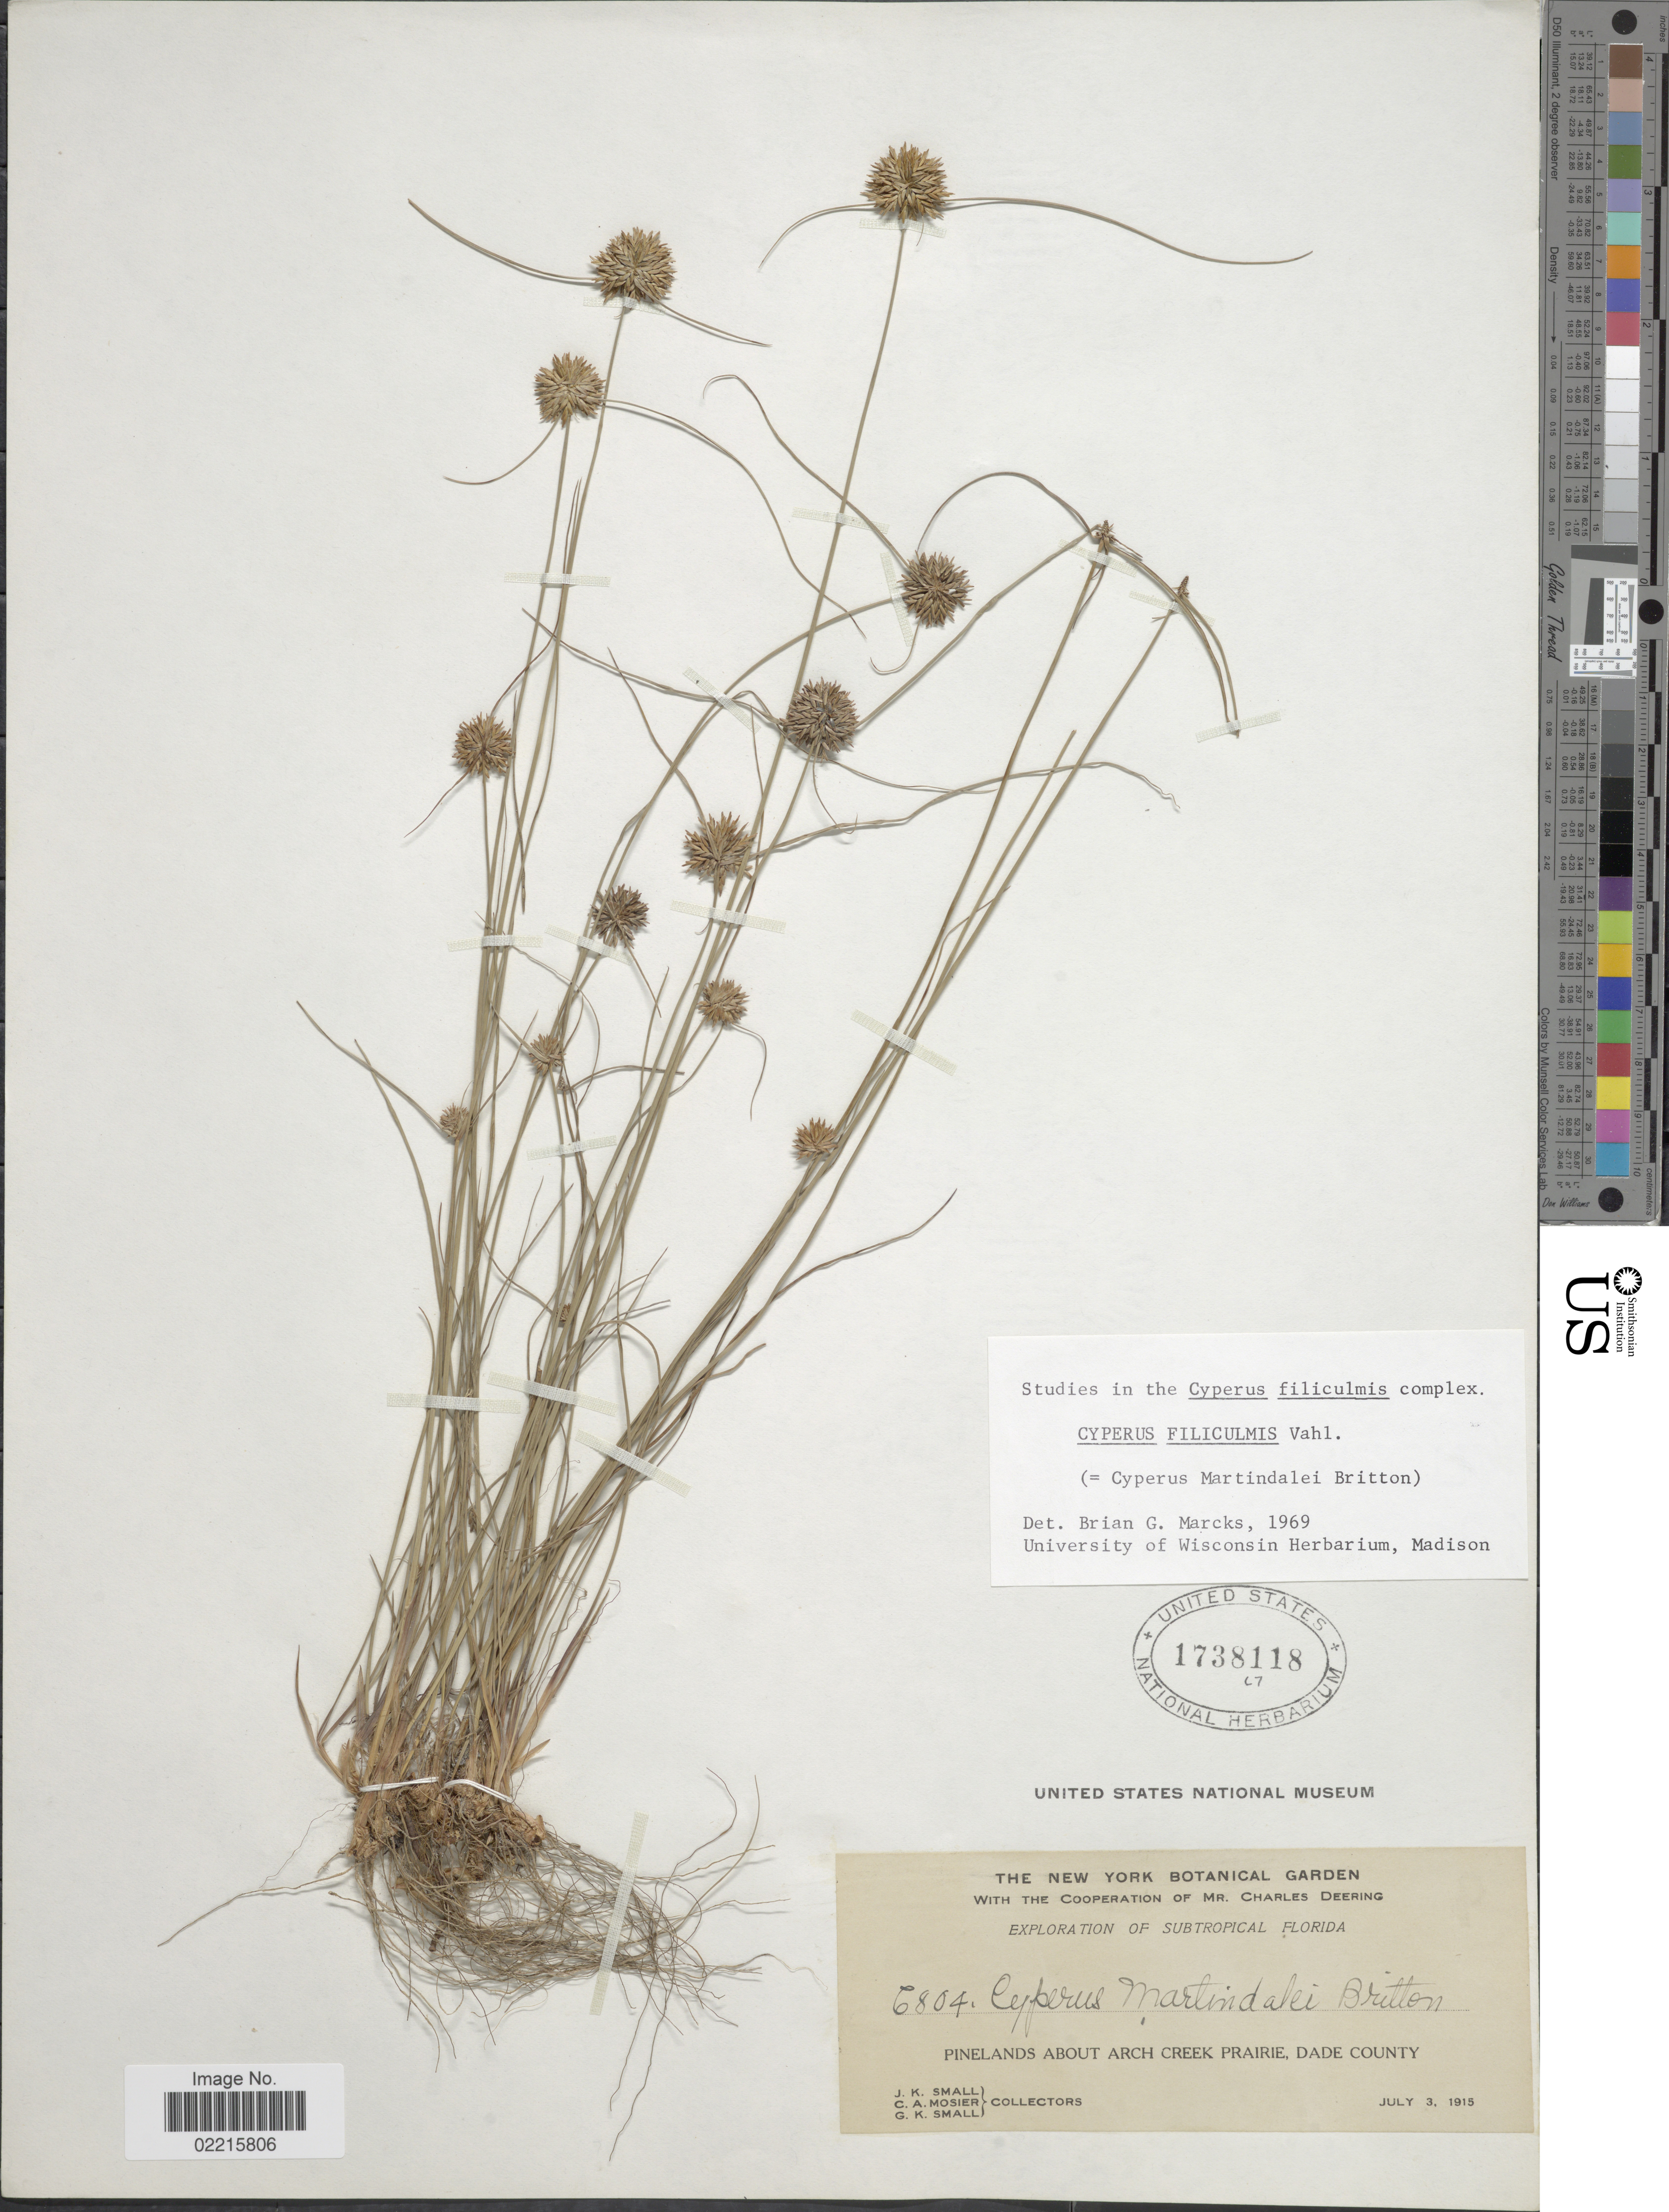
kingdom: Plantae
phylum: Tracheophyta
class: Liliopsida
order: Poales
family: Cyperaceae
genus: Cyperus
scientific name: Cyperus filiculmis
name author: Vahl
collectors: J. K. Small, C. A. Mosier & G. K. Small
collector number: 6804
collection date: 1915-07-03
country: United States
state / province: Florida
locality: Subtropical Florida. Pinelands about Arch Creek Prairie, Dade County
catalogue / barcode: US 1738118